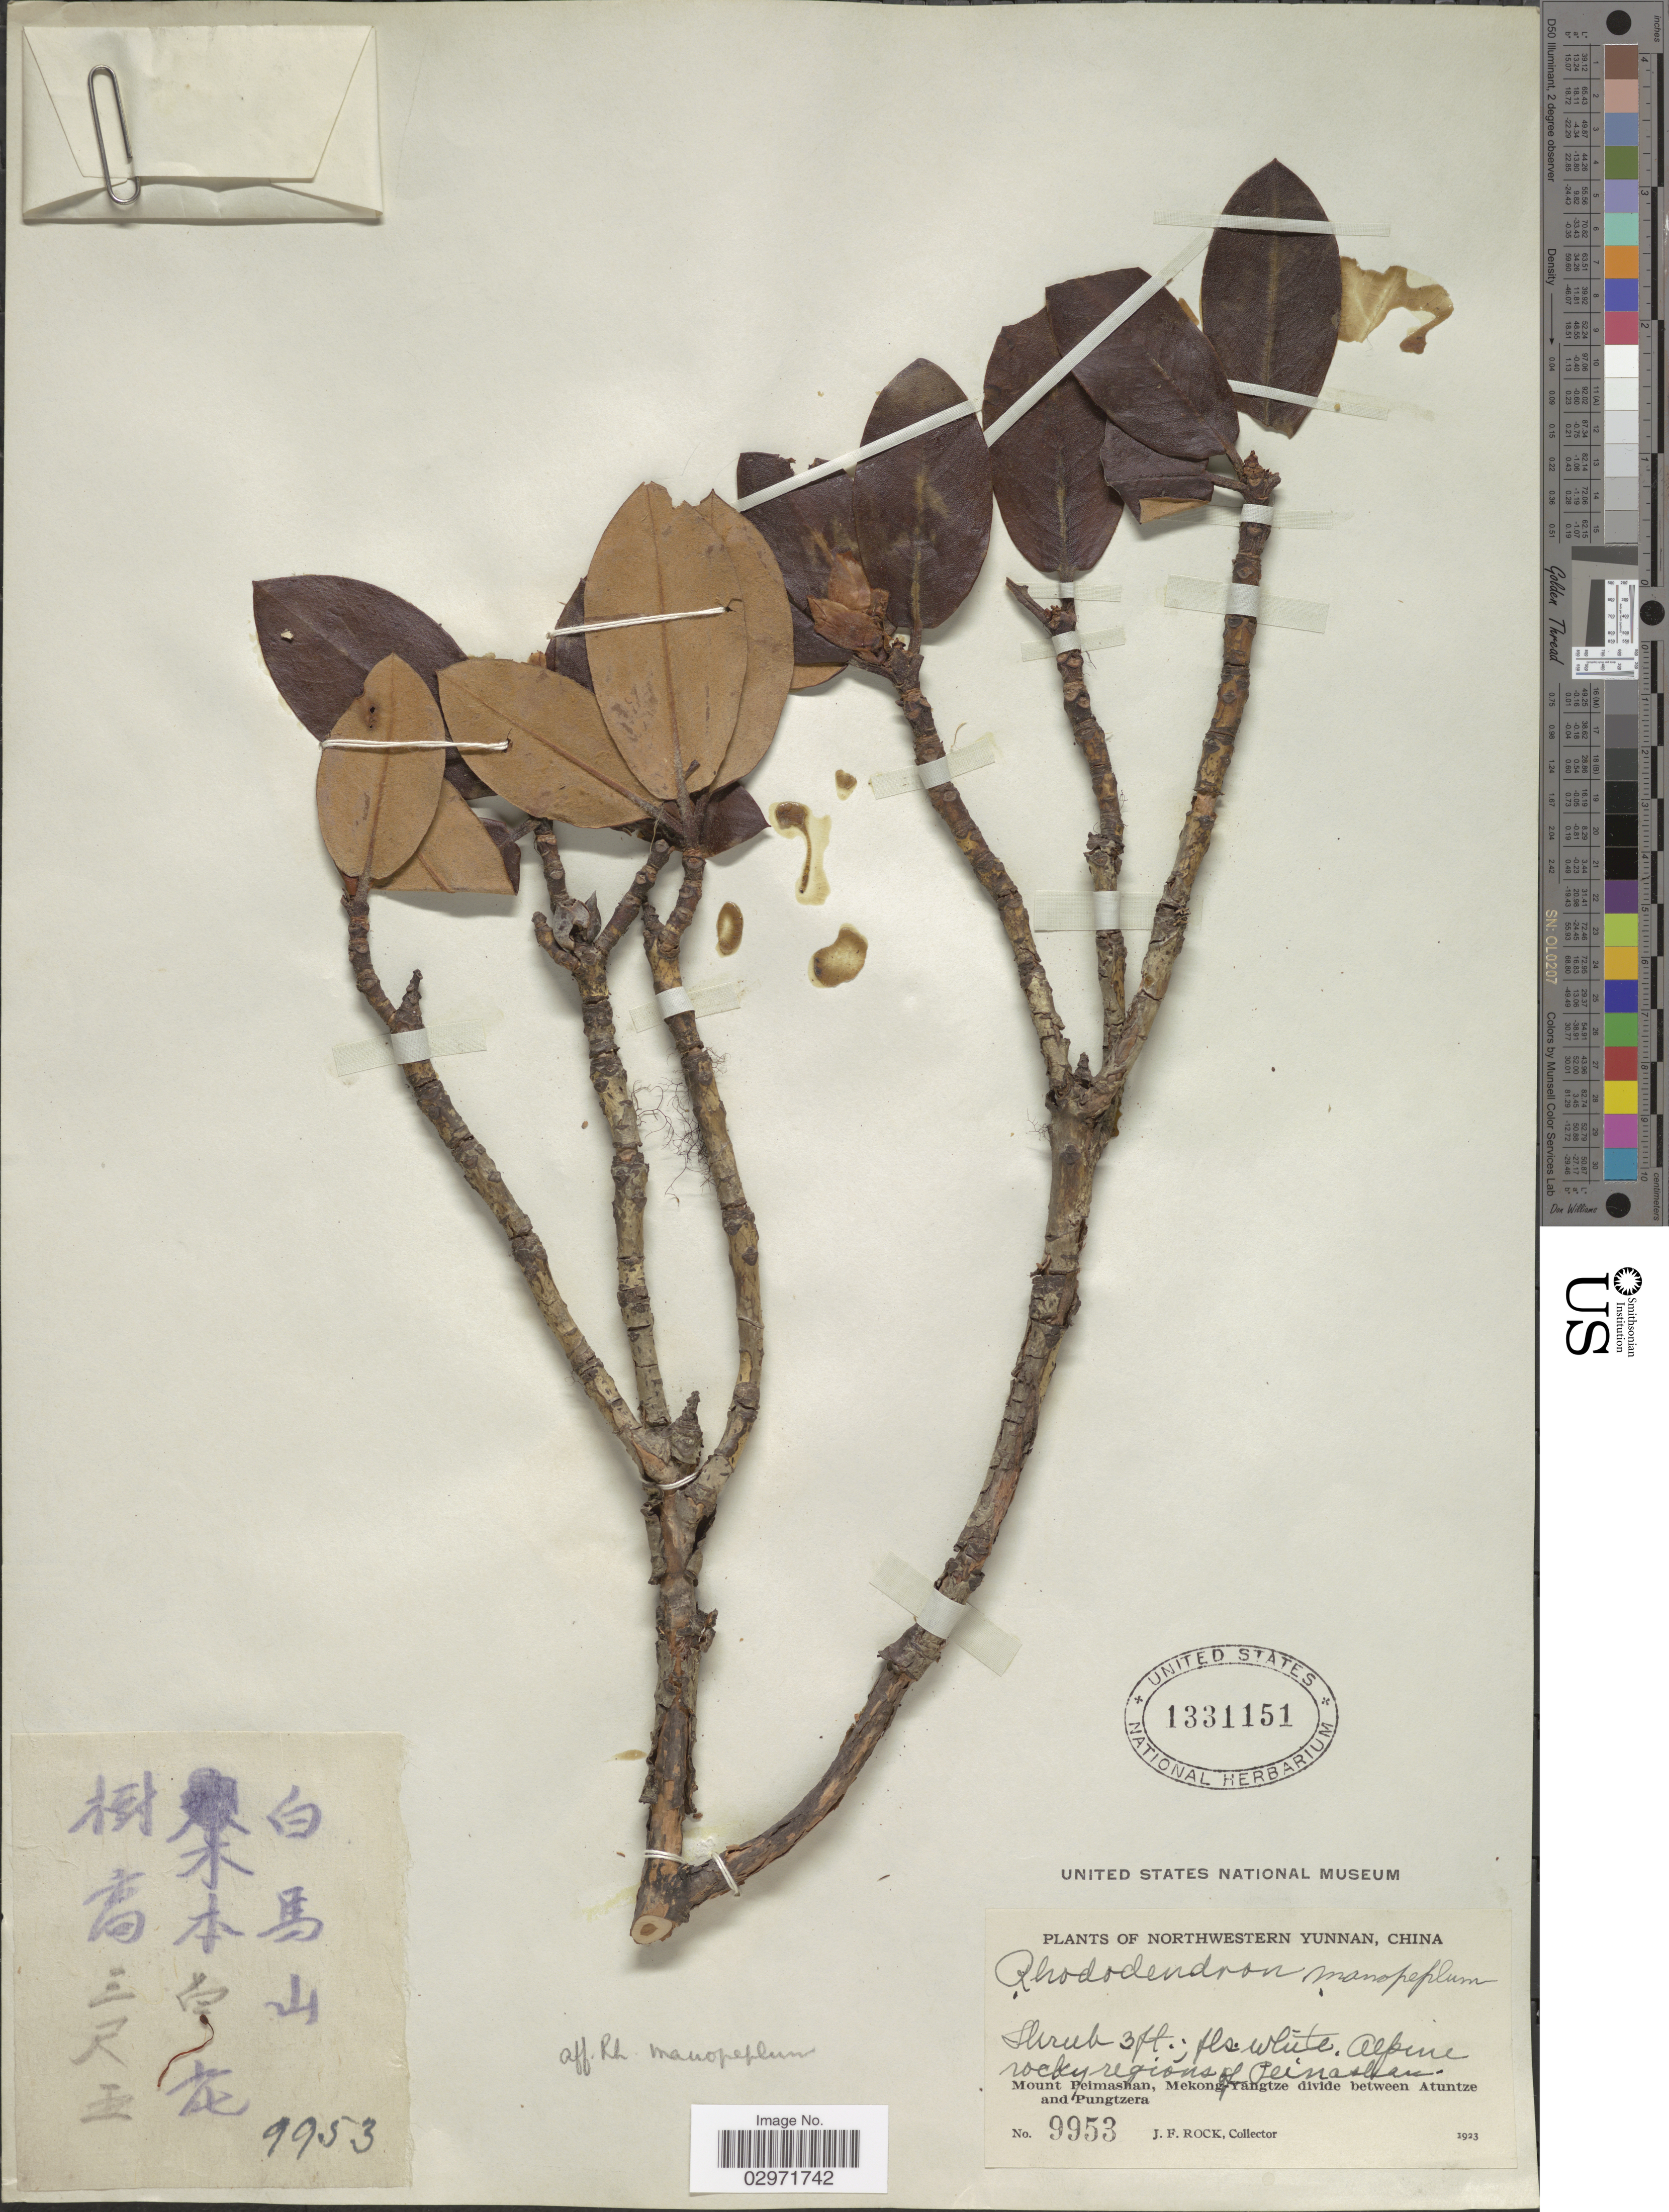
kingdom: Plantae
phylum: Tracheophyta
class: Magnoliopsida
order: Ericales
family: Ericaceae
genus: Rhododendron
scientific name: Rhododendron manopeplum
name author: Balf. f. & Forrest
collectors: J. Rock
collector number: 9953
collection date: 1923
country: China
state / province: Yunnan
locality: Northwestern Yunnan. Alpine rocky regions of Peimashan. Mount Peimashan, Mekong-Yangtze divide between Atuntze and Pungtzera.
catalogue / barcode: US 1331151